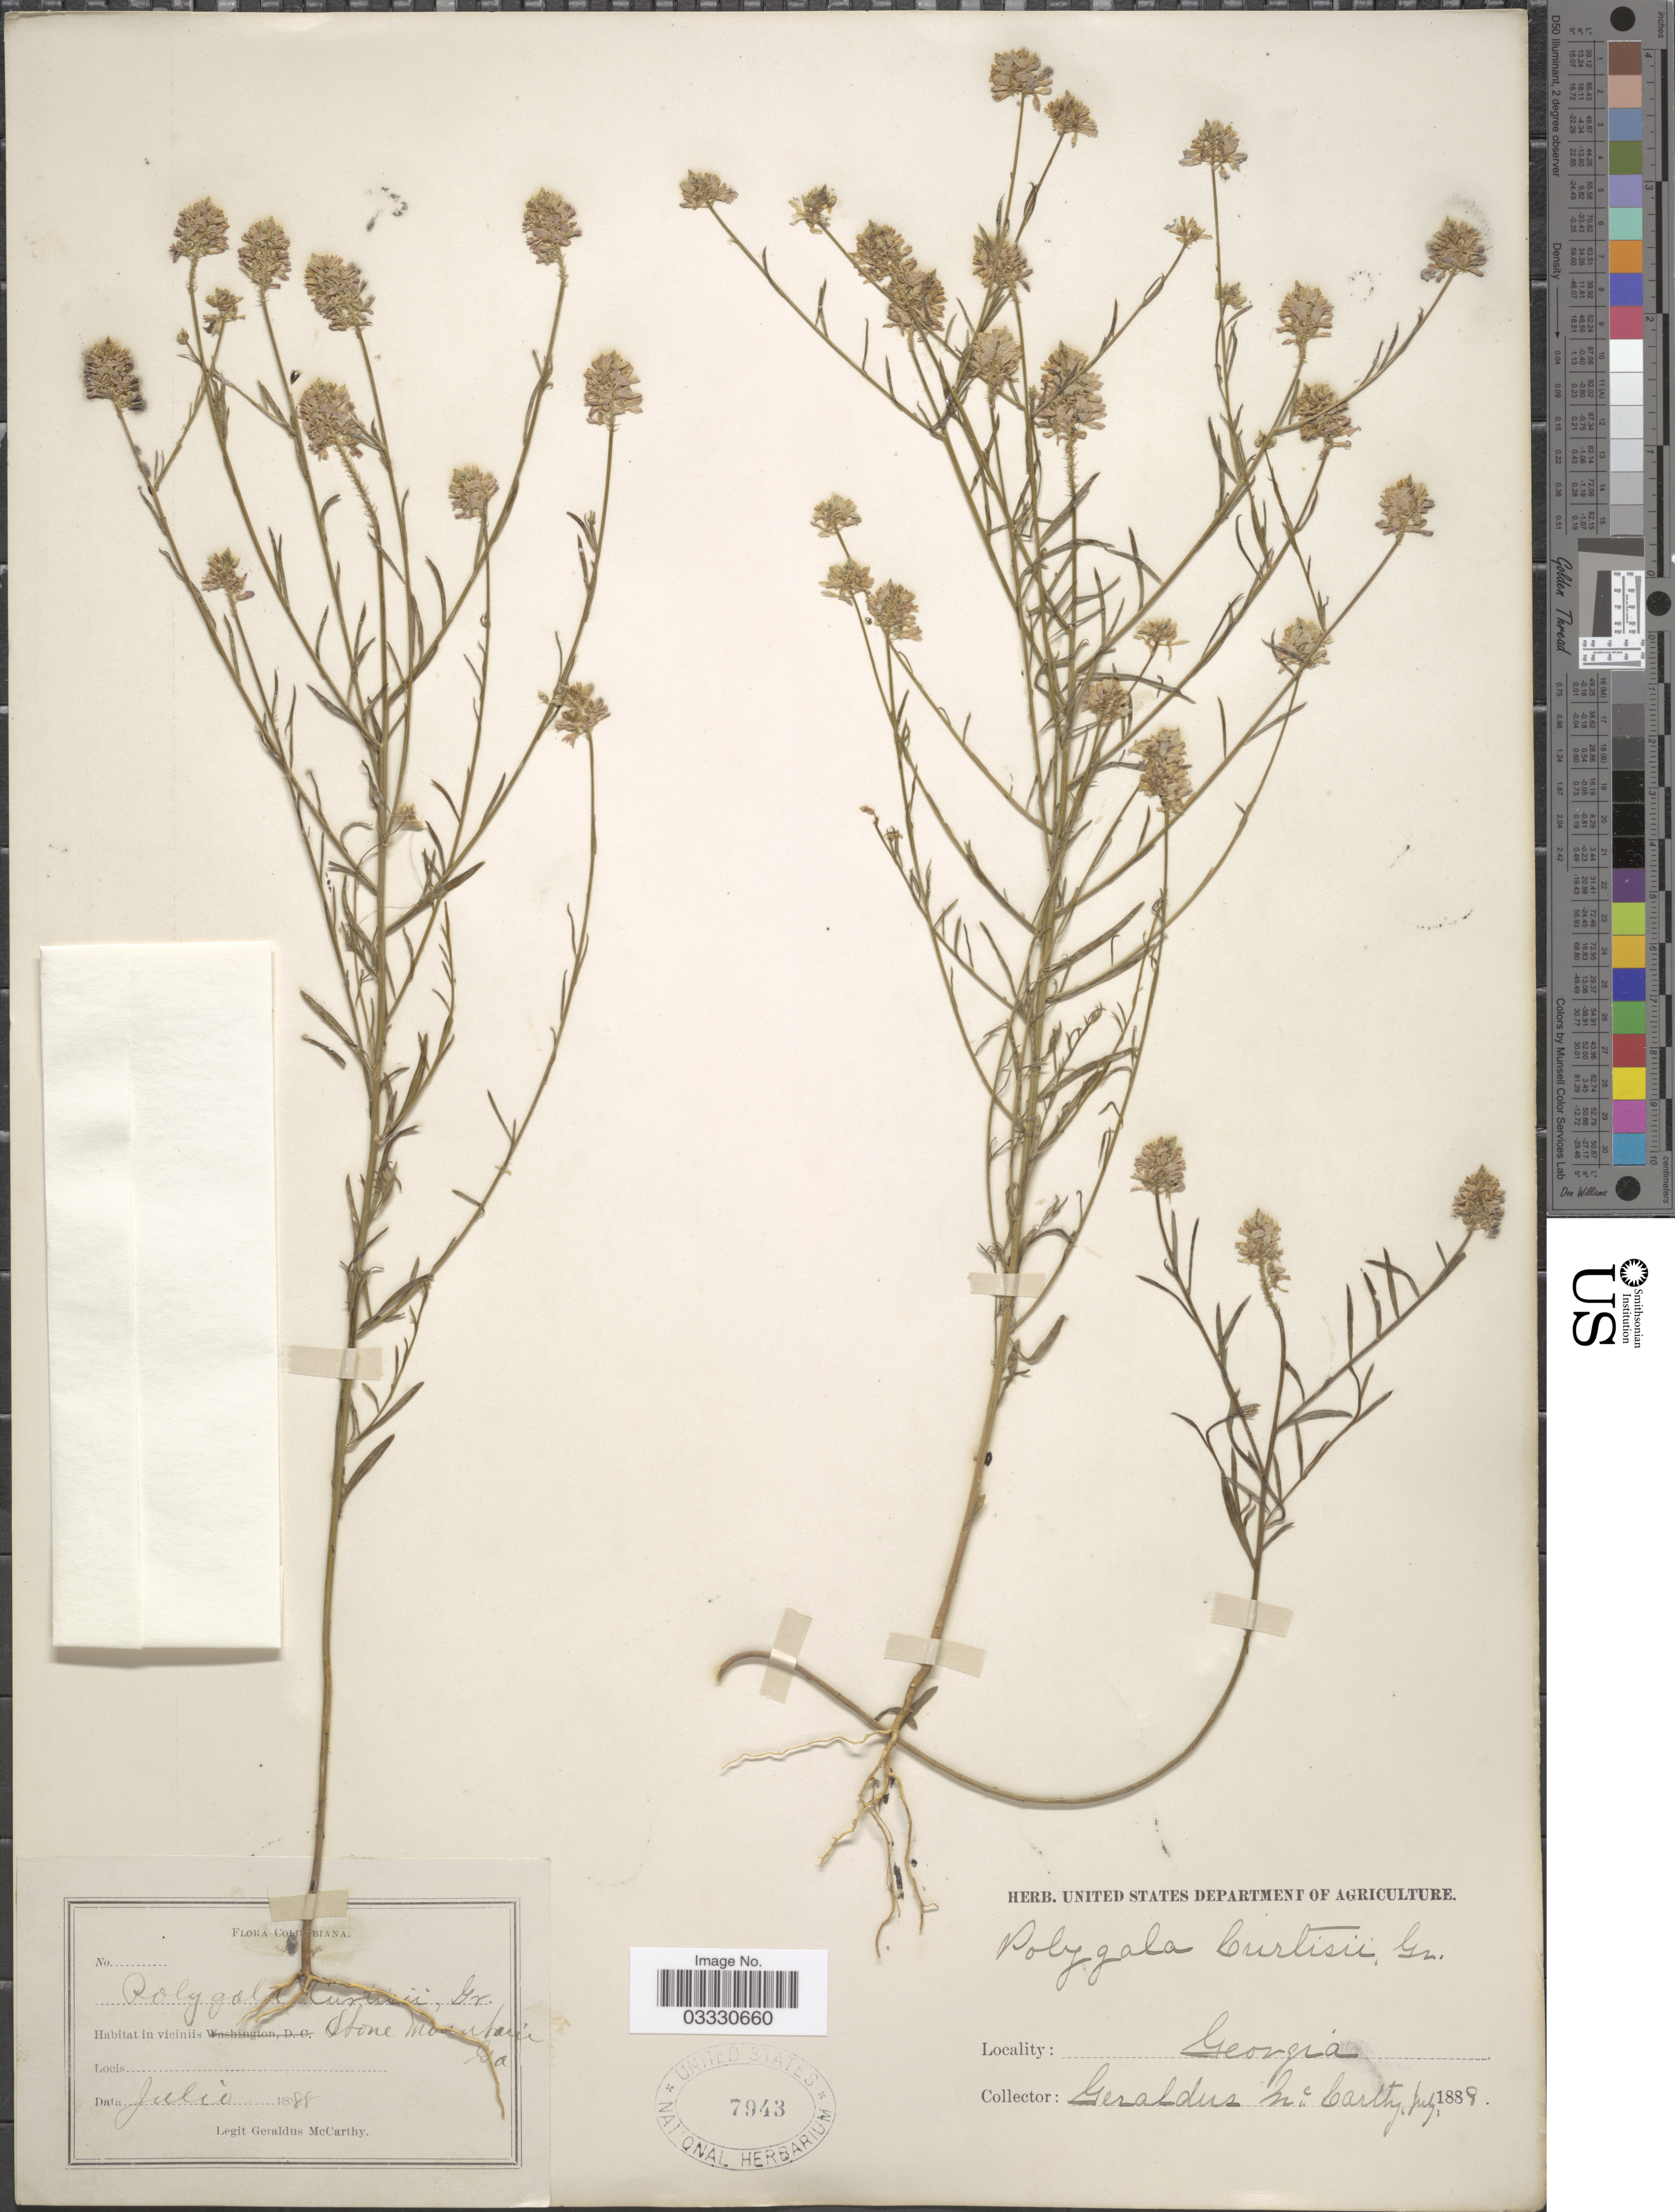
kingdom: Plantae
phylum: Tracheophyta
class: Magnoliopsida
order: Fabales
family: Polygalaceae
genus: Polygala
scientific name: Polygala curtissii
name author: A. Gray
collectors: M. McCarthy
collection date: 1888-07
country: United States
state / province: Georgia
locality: Viciniis Stone Mountain Ga.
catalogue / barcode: US 7943